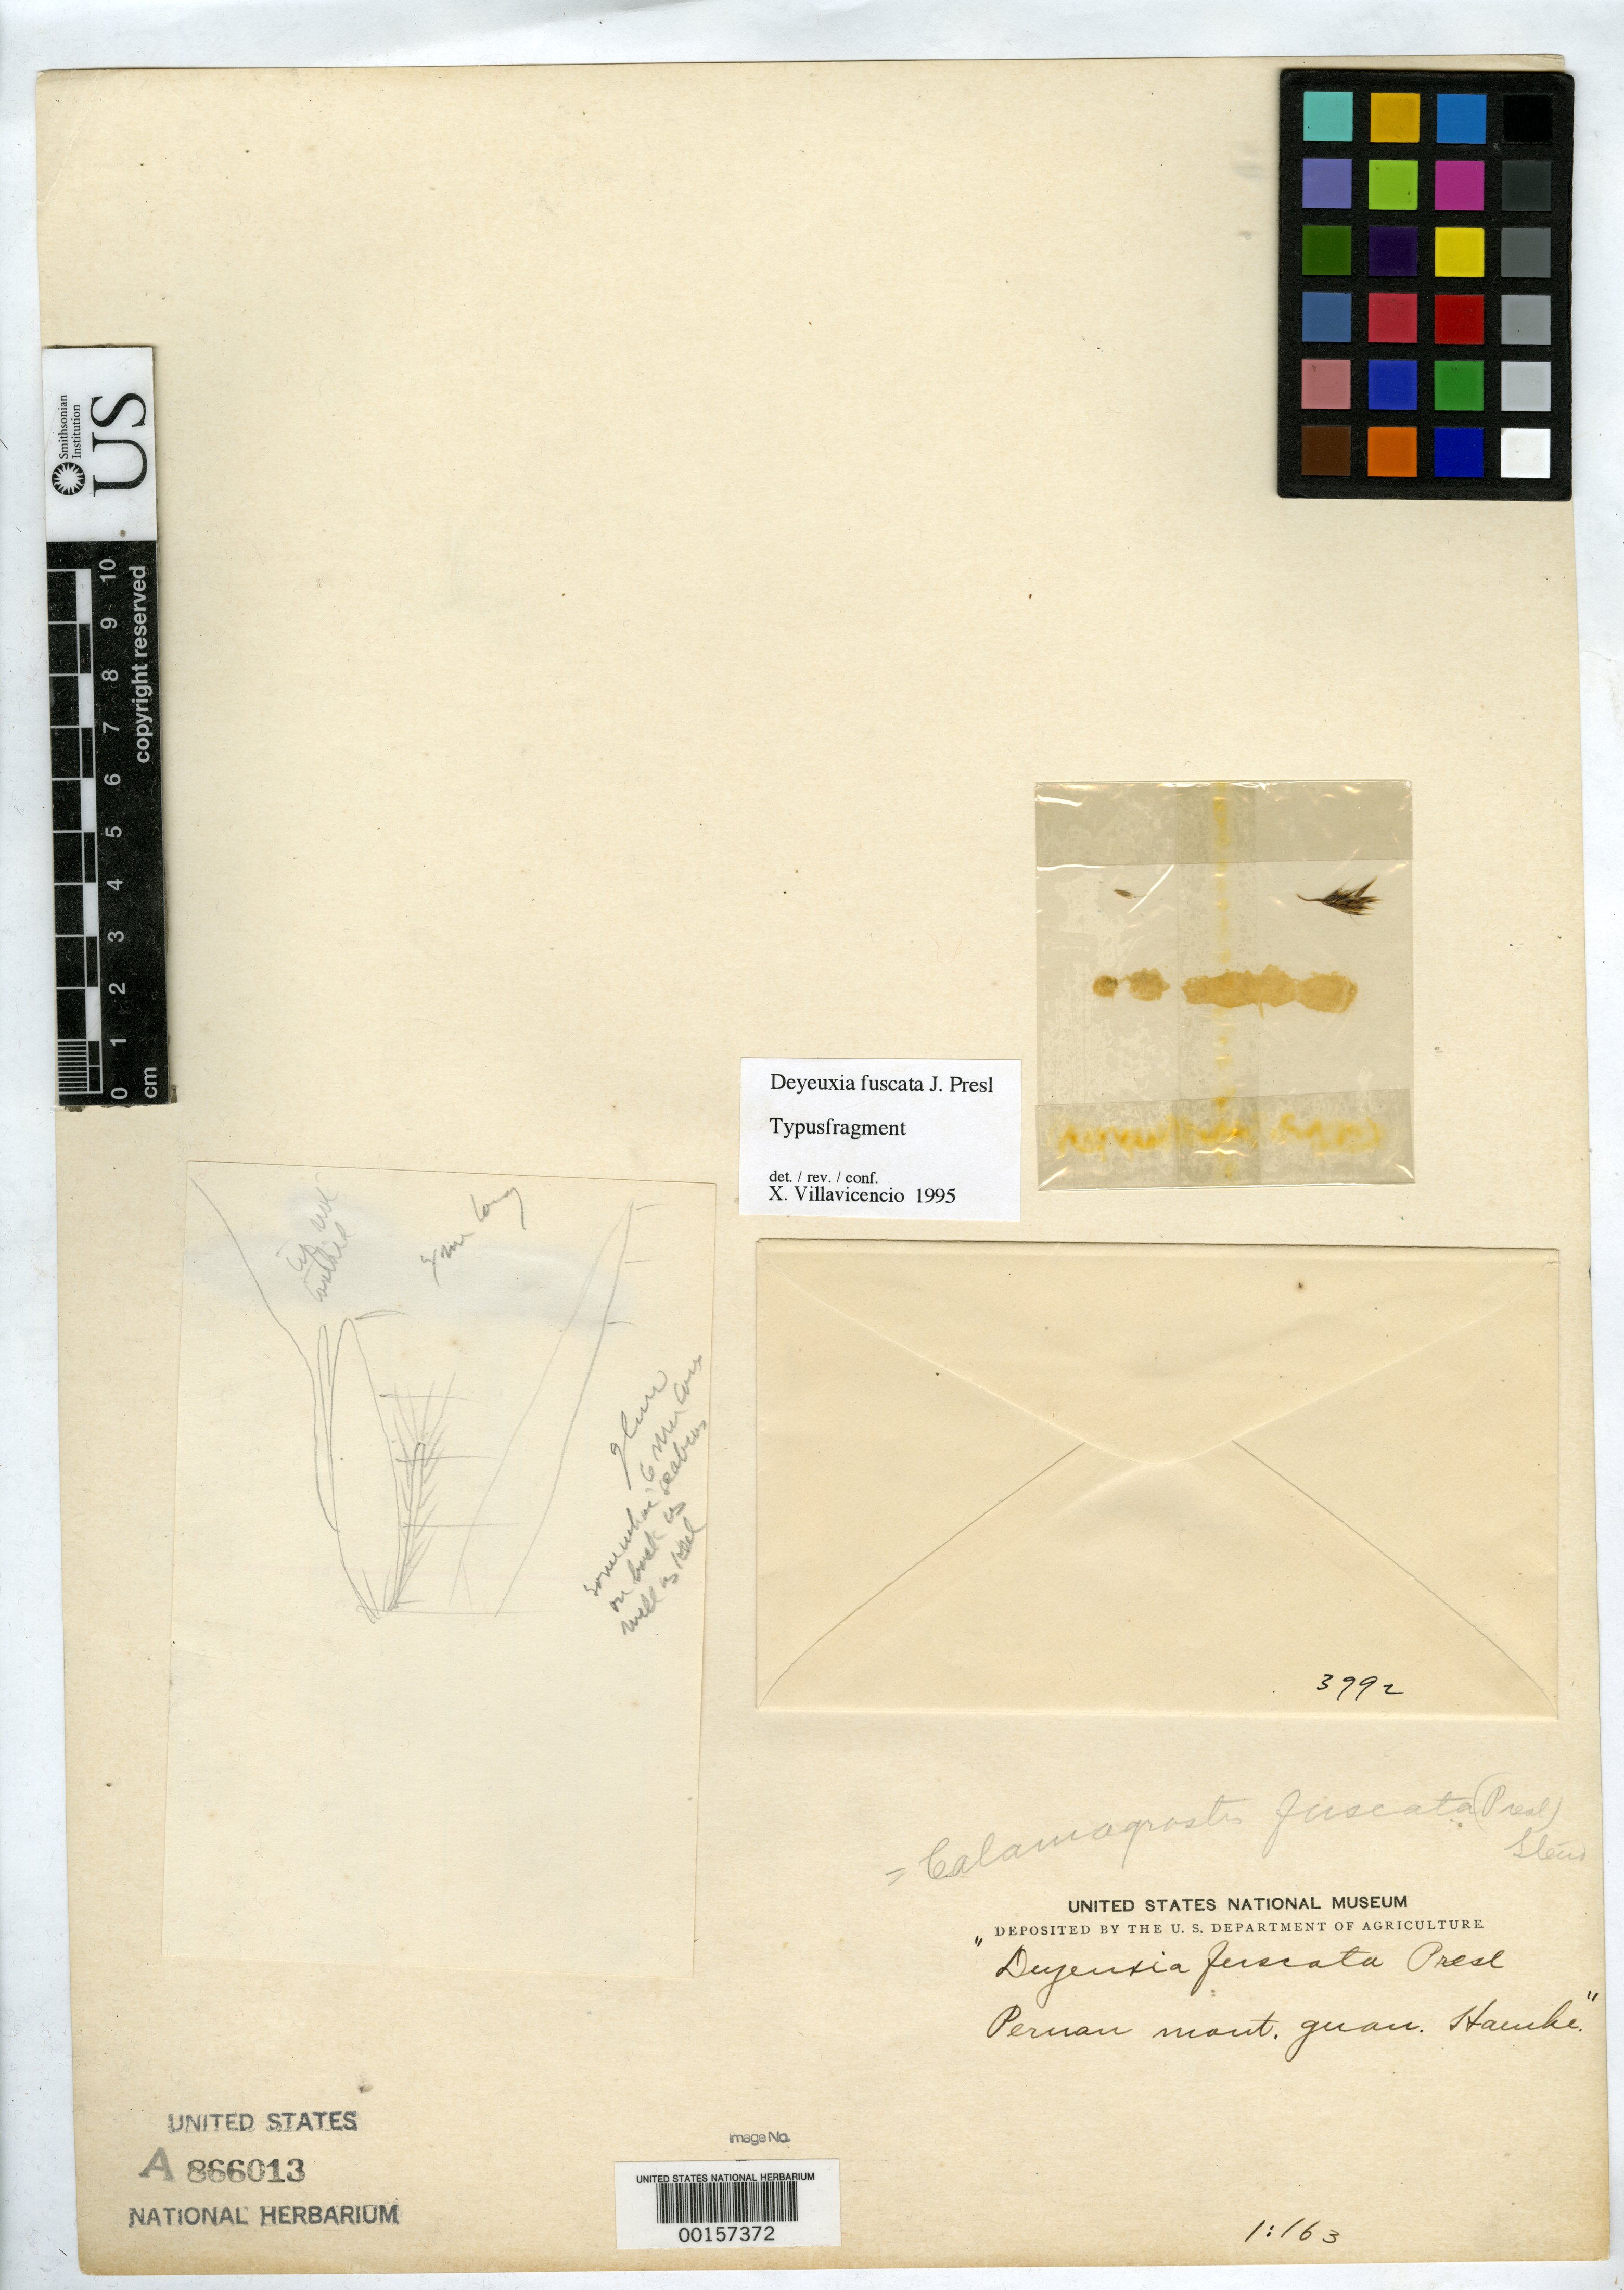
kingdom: Plantae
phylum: Tracheophyta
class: Liliopsida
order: Poales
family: Poaceae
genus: Deyeuxia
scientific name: Deyeuxia fuscata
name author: C. Presl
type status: Type Fragment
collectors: T. P. X. Haenke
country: Peru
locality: Mont. Guanoc.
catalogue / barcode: US 866013A